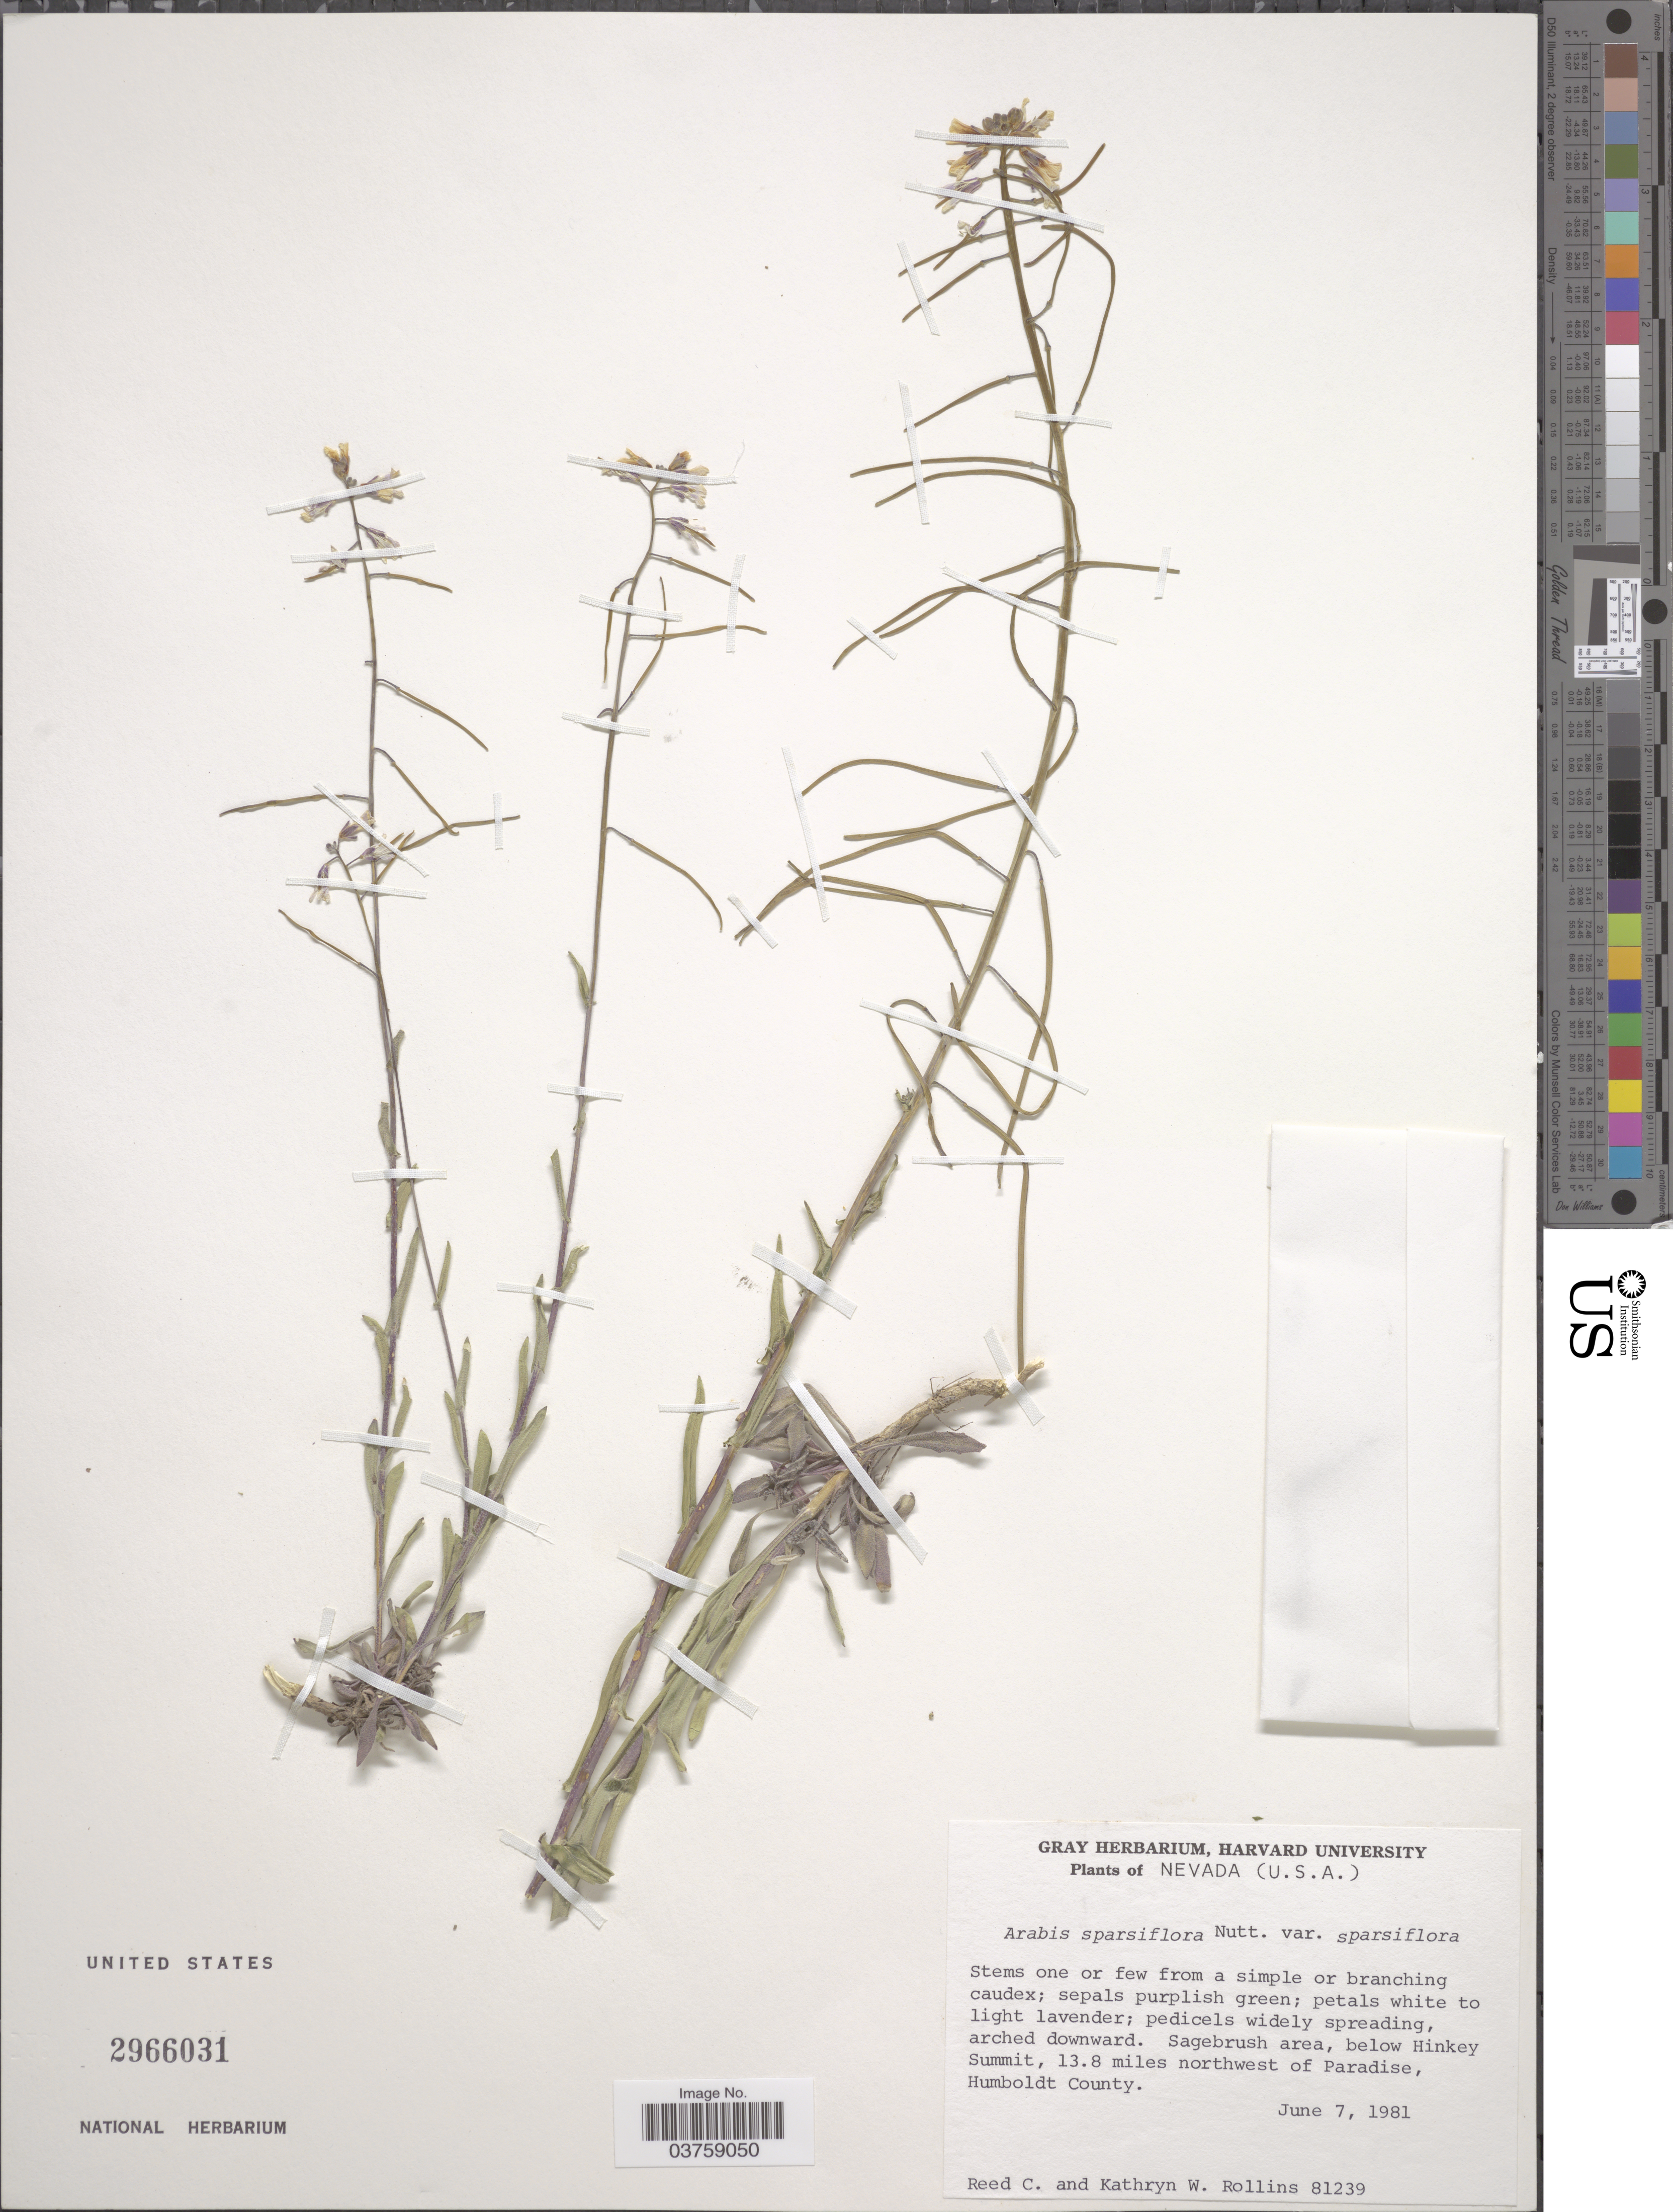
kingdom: Plantae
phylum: Tracheophyta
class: Magnoliopsida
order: Brassicales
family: Brassicaceae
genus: Arabis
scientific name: Arabis sparsiflora var. sparsiflora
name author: Nutt.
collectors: R. C. Rollins & K. W. Rollins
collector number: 81239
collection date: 1981-06-07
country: United States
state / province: Nevada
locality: Sagebrush area, below Hinkey Summit, 13.8 miles northwest of Paradise, Humboldt County.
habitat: sagebrush area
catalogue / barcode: US 2966031